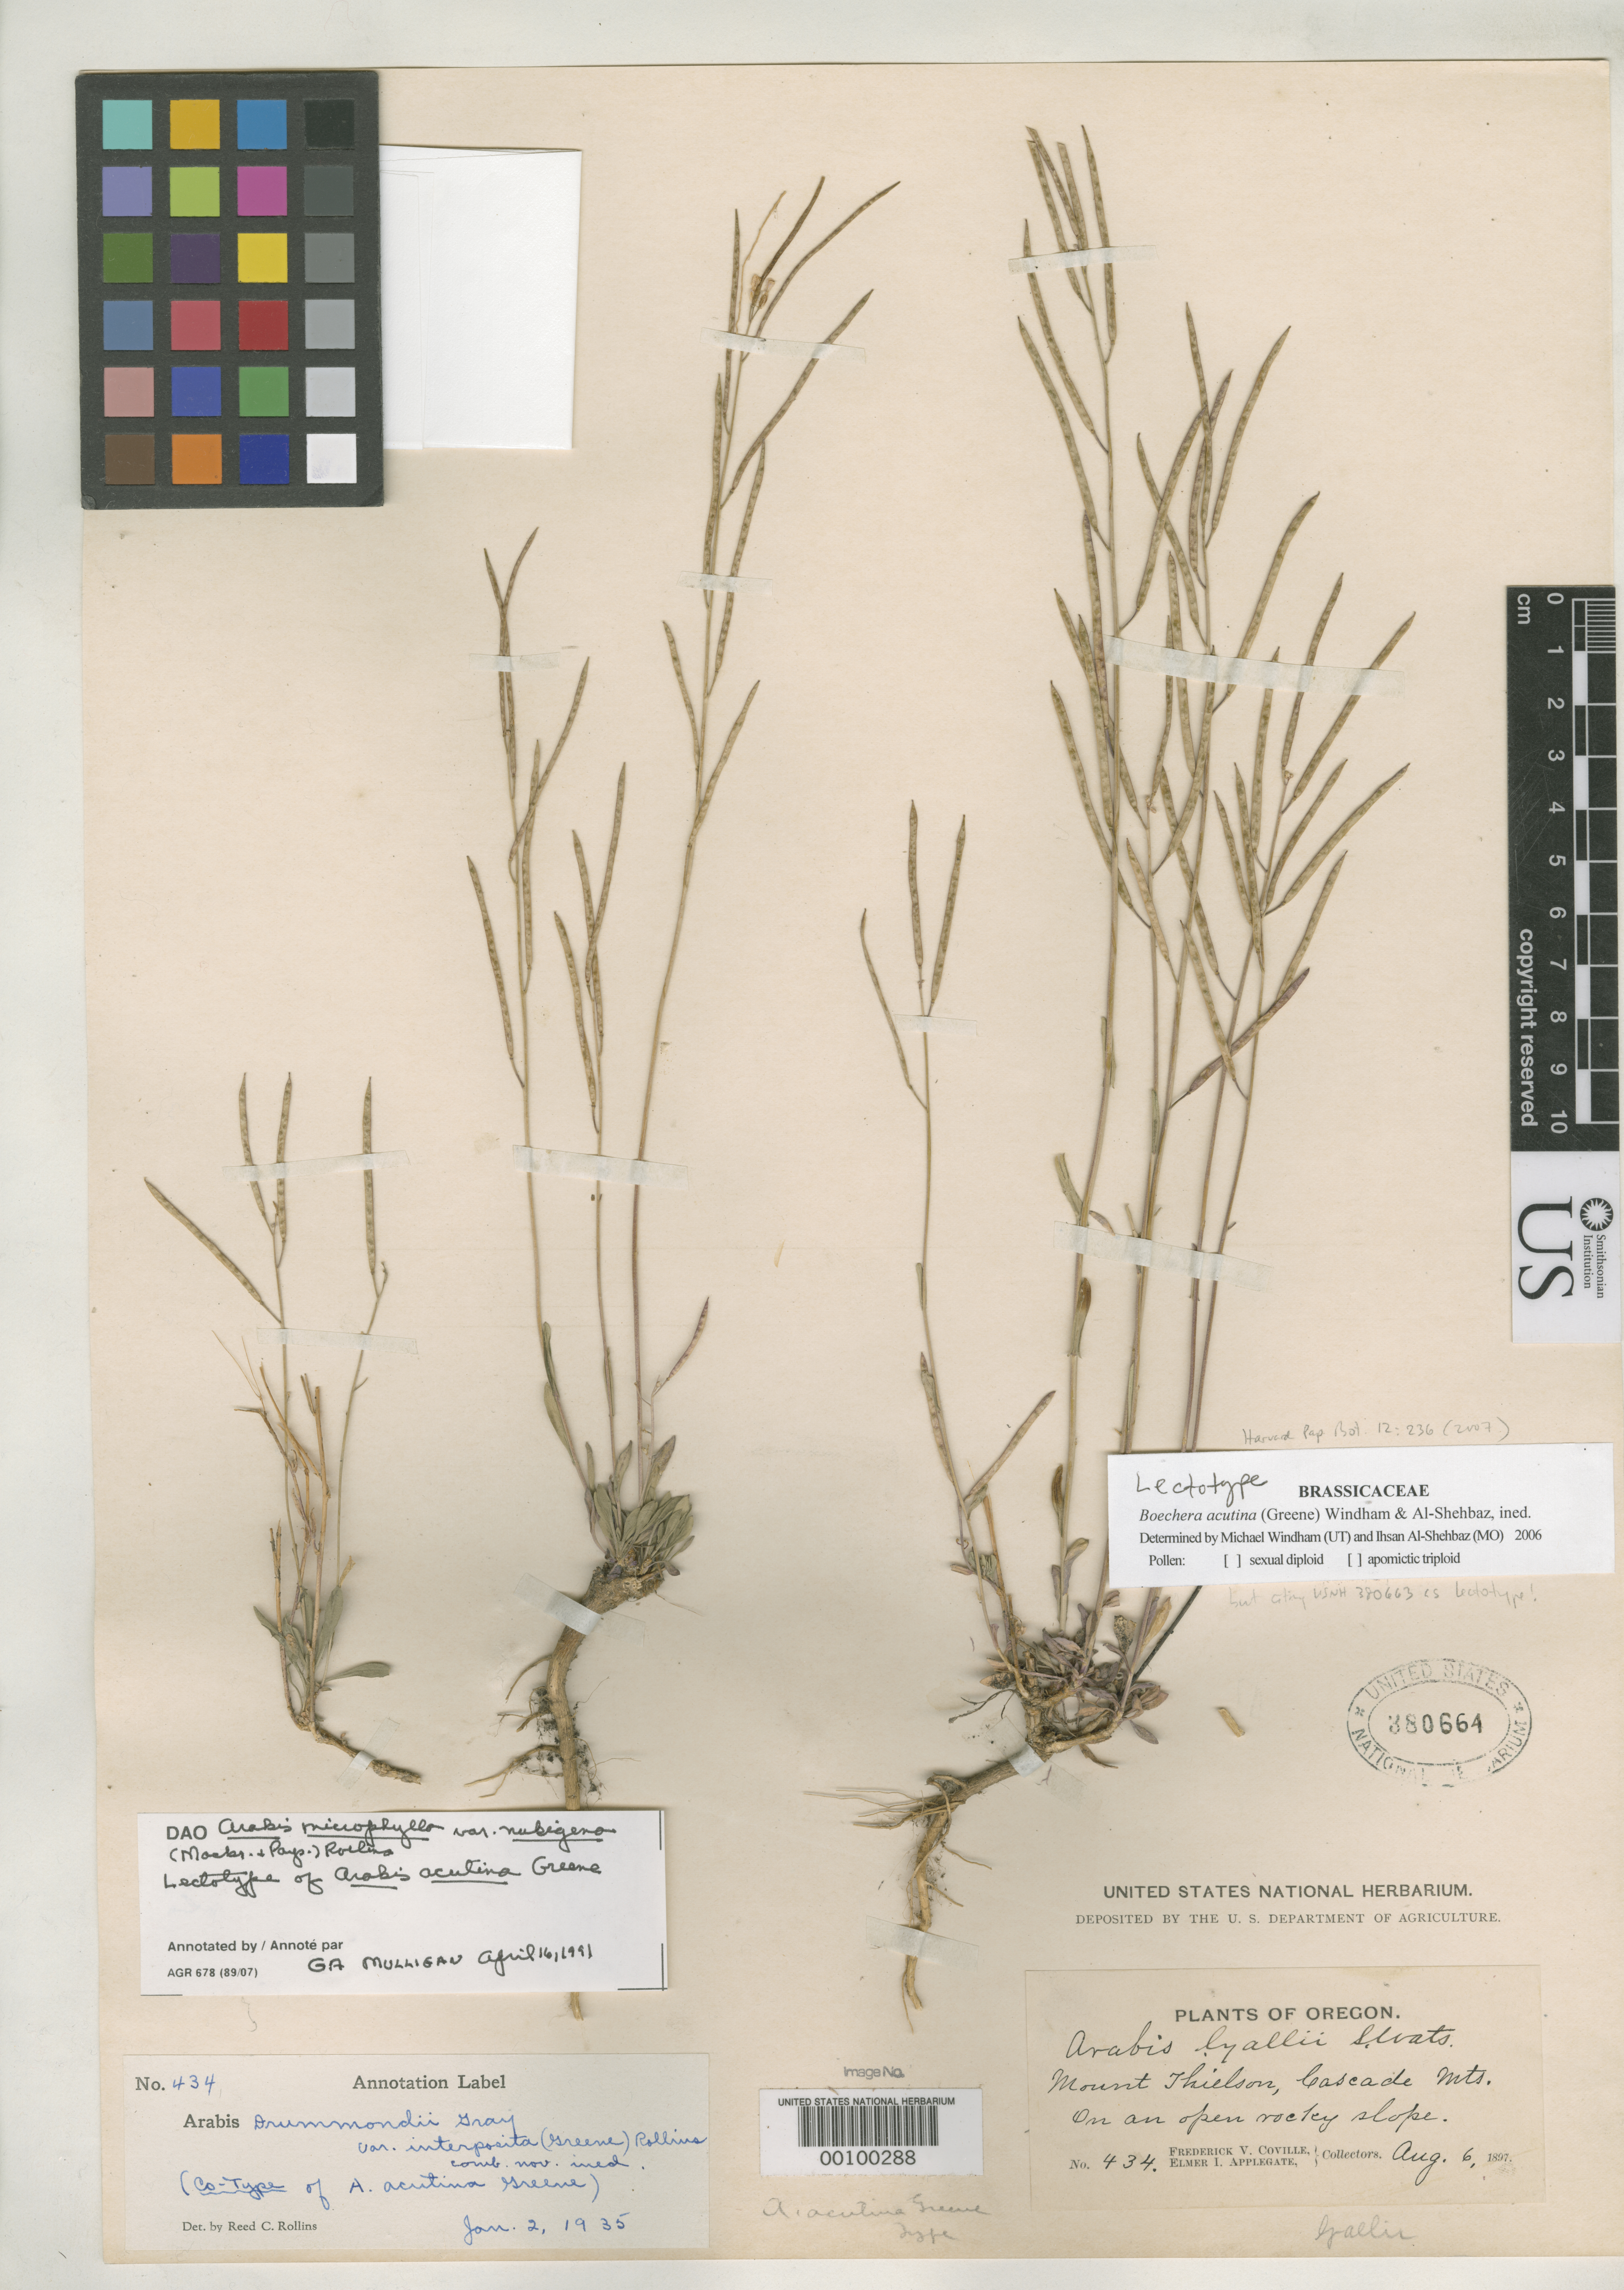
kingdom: Plantae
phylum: Tracheophyta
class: Magnoliopsida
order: Brassicales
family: Brassicaceae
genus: Arabis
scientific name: Arabis acutina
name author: Greene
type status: Isolectotype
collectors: F. V. Coville & E. I. Applegate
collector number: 434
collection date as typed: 06 Aug 1897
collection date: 1897-08-06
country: United States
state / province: Oregon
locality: Mt. Thielson, Cascade Mts.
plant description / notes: This sheet (USNH 380664) annotated as "lectotype" by Mulligan (1991) and Windham & Al-Shehbaz (2006) but USNH 380663 explicitly cited by sheet number as the lectotype by Windham & Al-Shehbaz, Harvard Pap. Bot. 12: 236 (2007).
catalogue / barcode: US 380664